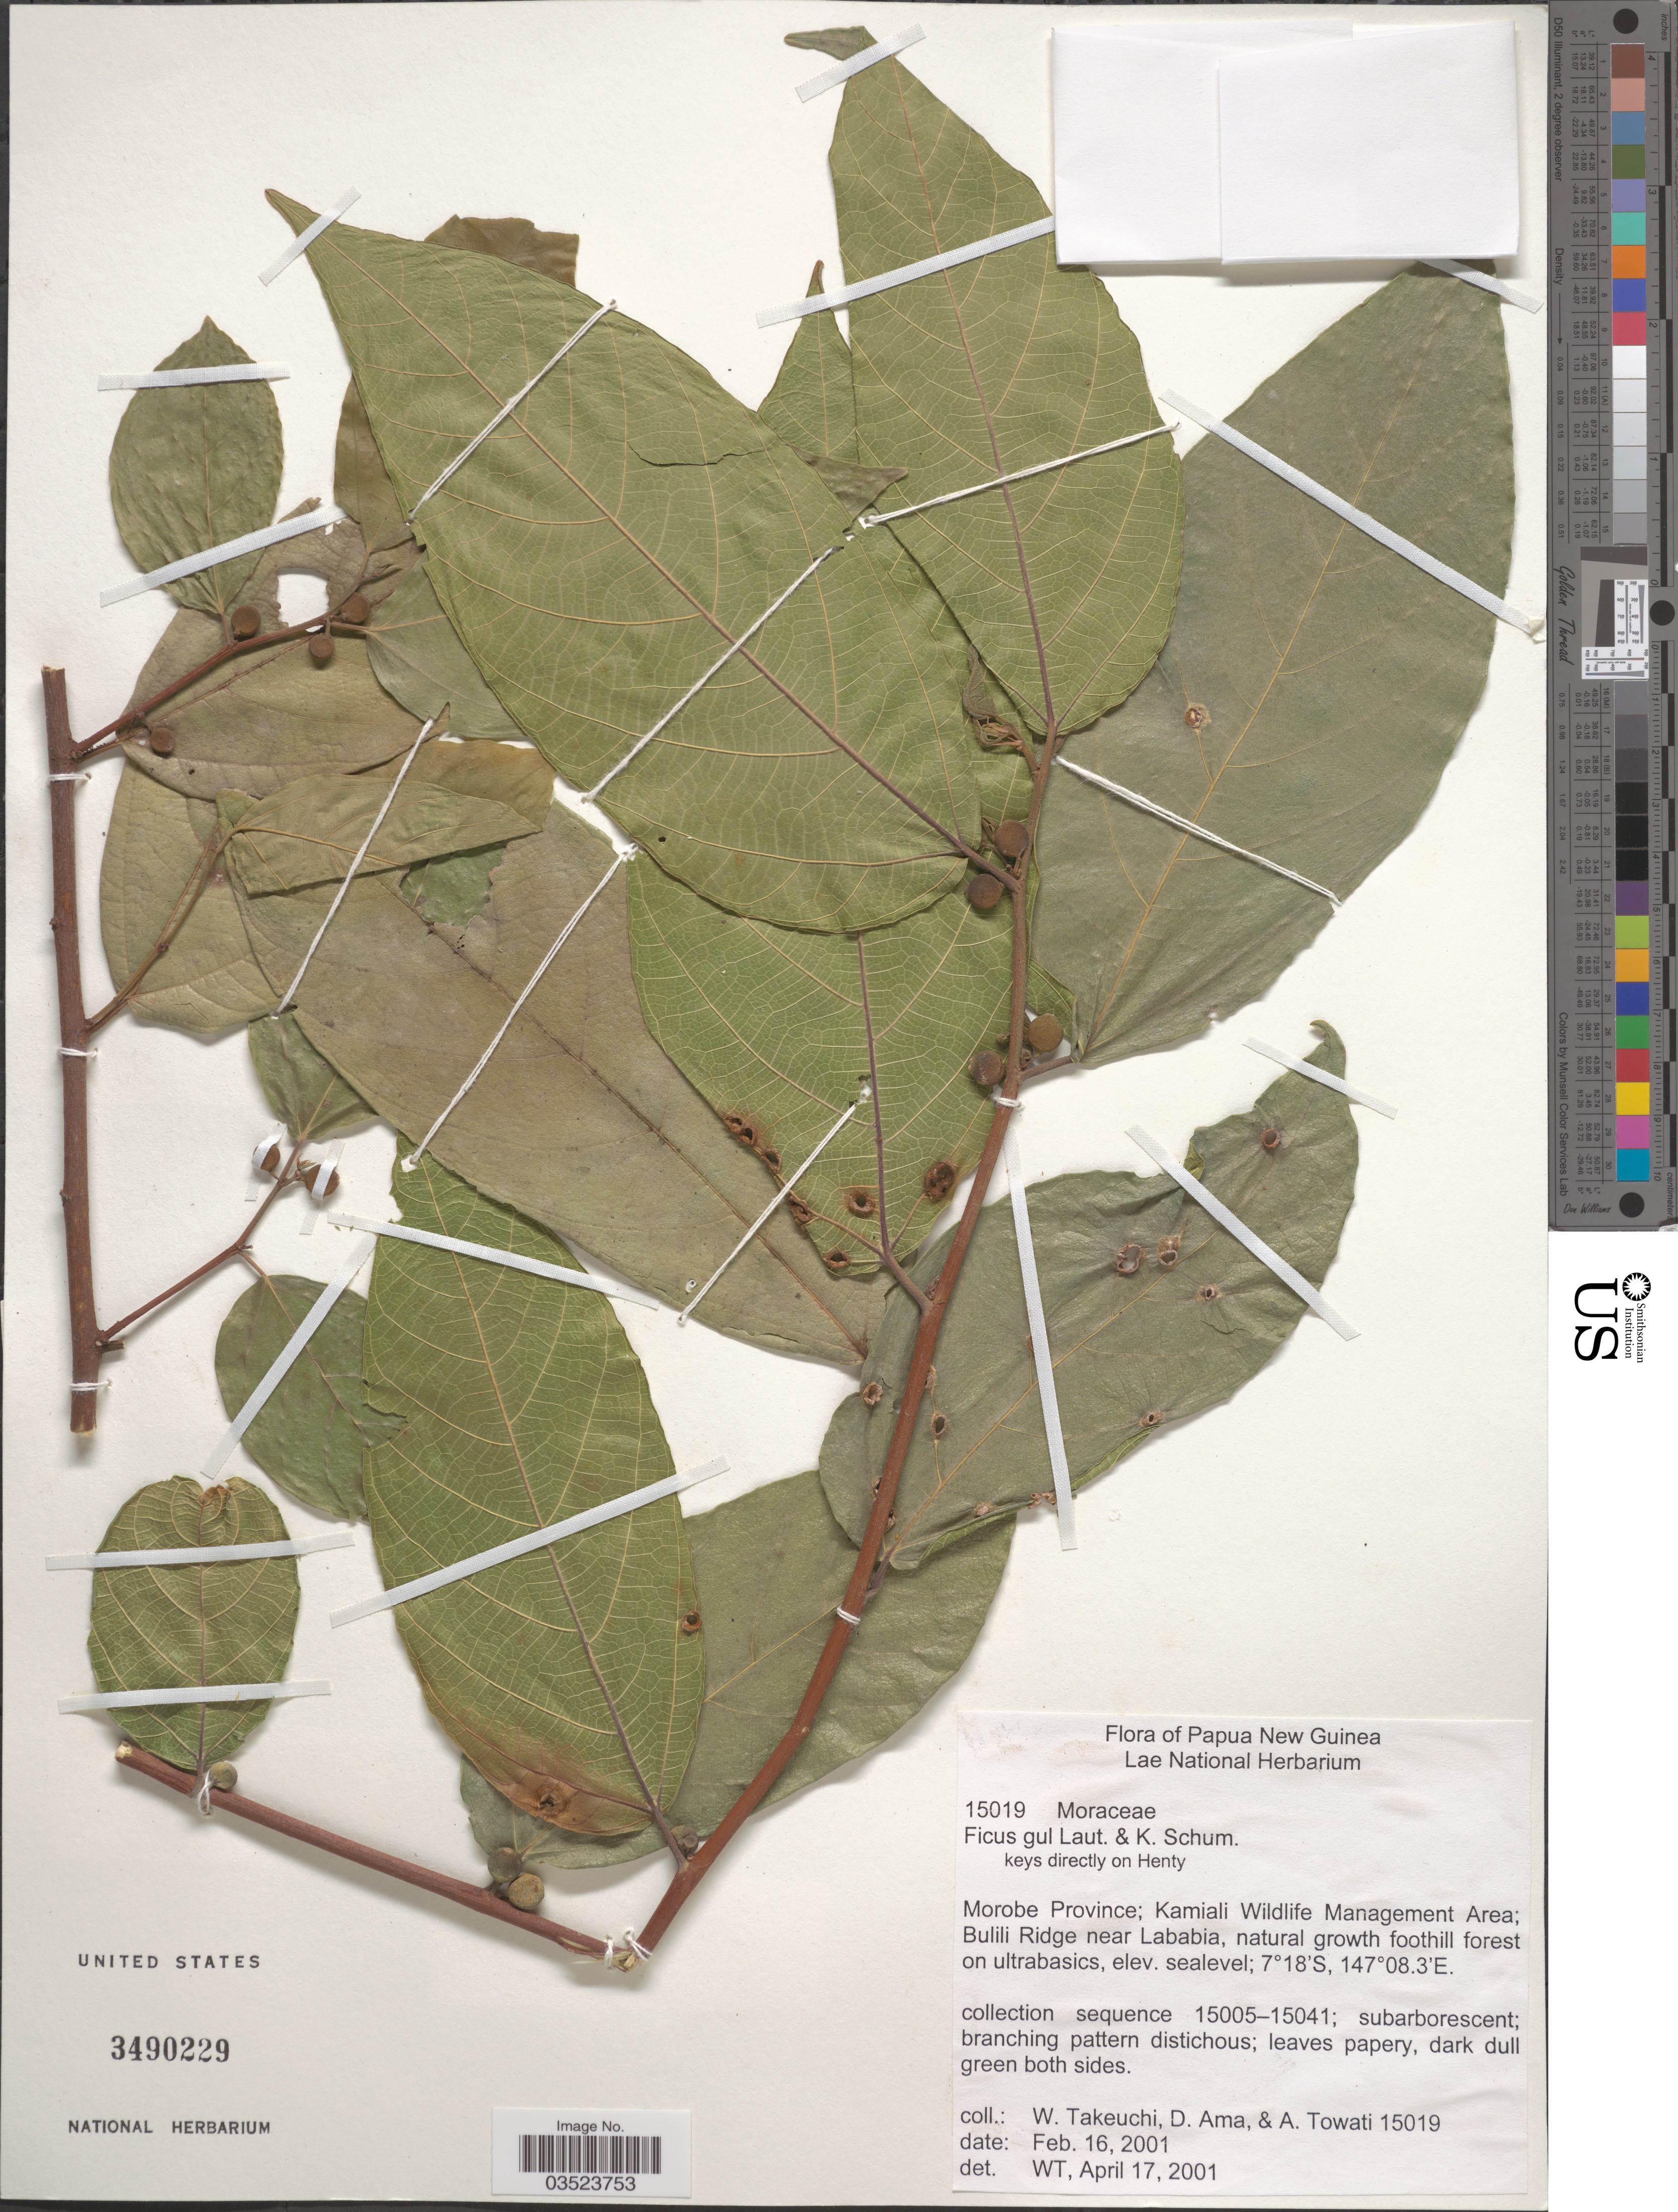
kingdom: Plantae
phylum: Tracheophyta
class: Magnoliopsida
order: Rosales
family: Moraceae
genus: Ficus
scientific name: Ficus gul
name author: Lauterb. & K. Schum.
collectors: W. Takeuchi, D. Ama & A. Towati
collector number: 15019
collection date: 2001-02-16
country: Papua New Guinea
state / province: Morobe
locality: Kamiali Wildlife Management Atea; Bulili Ridge near Lababia.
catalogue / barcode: US 3490229